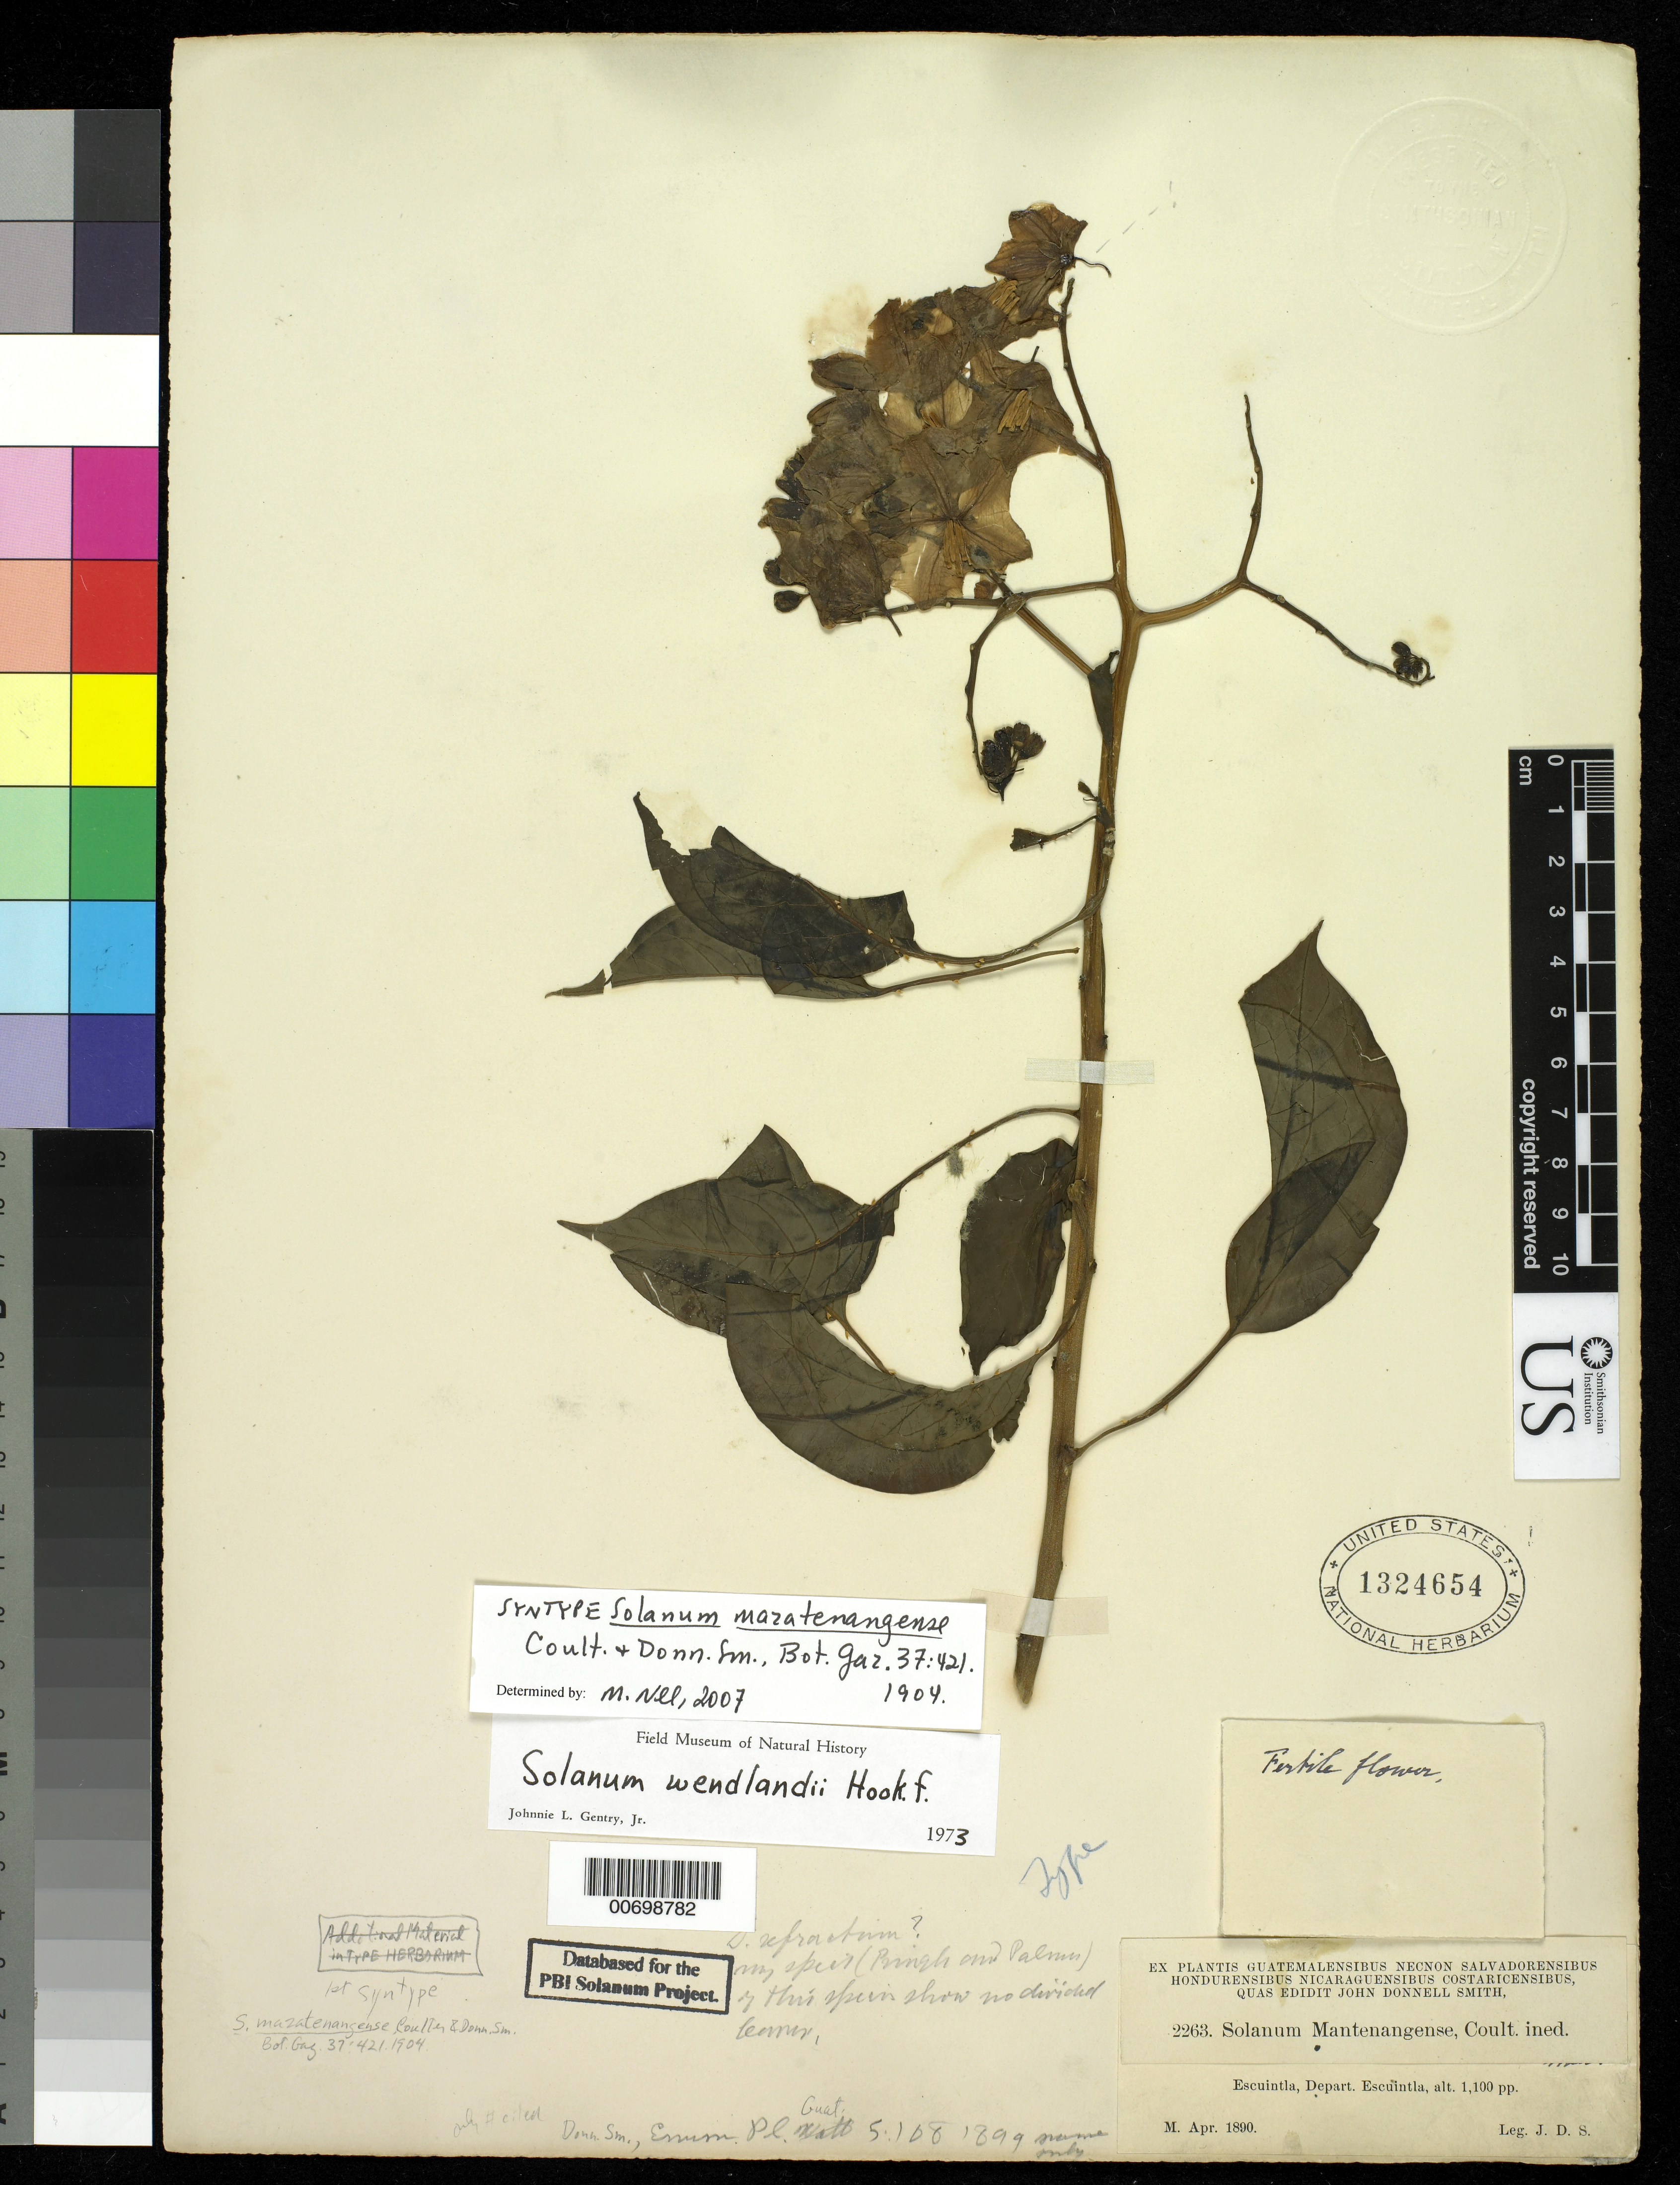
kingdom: Plantae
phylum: Tracheophyta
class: Magnoliopsida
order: Solanales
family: Solanaceae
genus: Solanum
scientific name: Solanum mazatenangense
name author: J.M. Coult. & Donn. Sm.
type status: Syntype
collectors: J. Donnell Smith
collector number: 2263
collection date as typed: Apr 1890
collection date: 1890-04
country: Guatemala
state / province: Escuintla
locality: Escuintla, Depart. Escuintla.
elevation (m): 335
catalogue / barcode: US 1324654